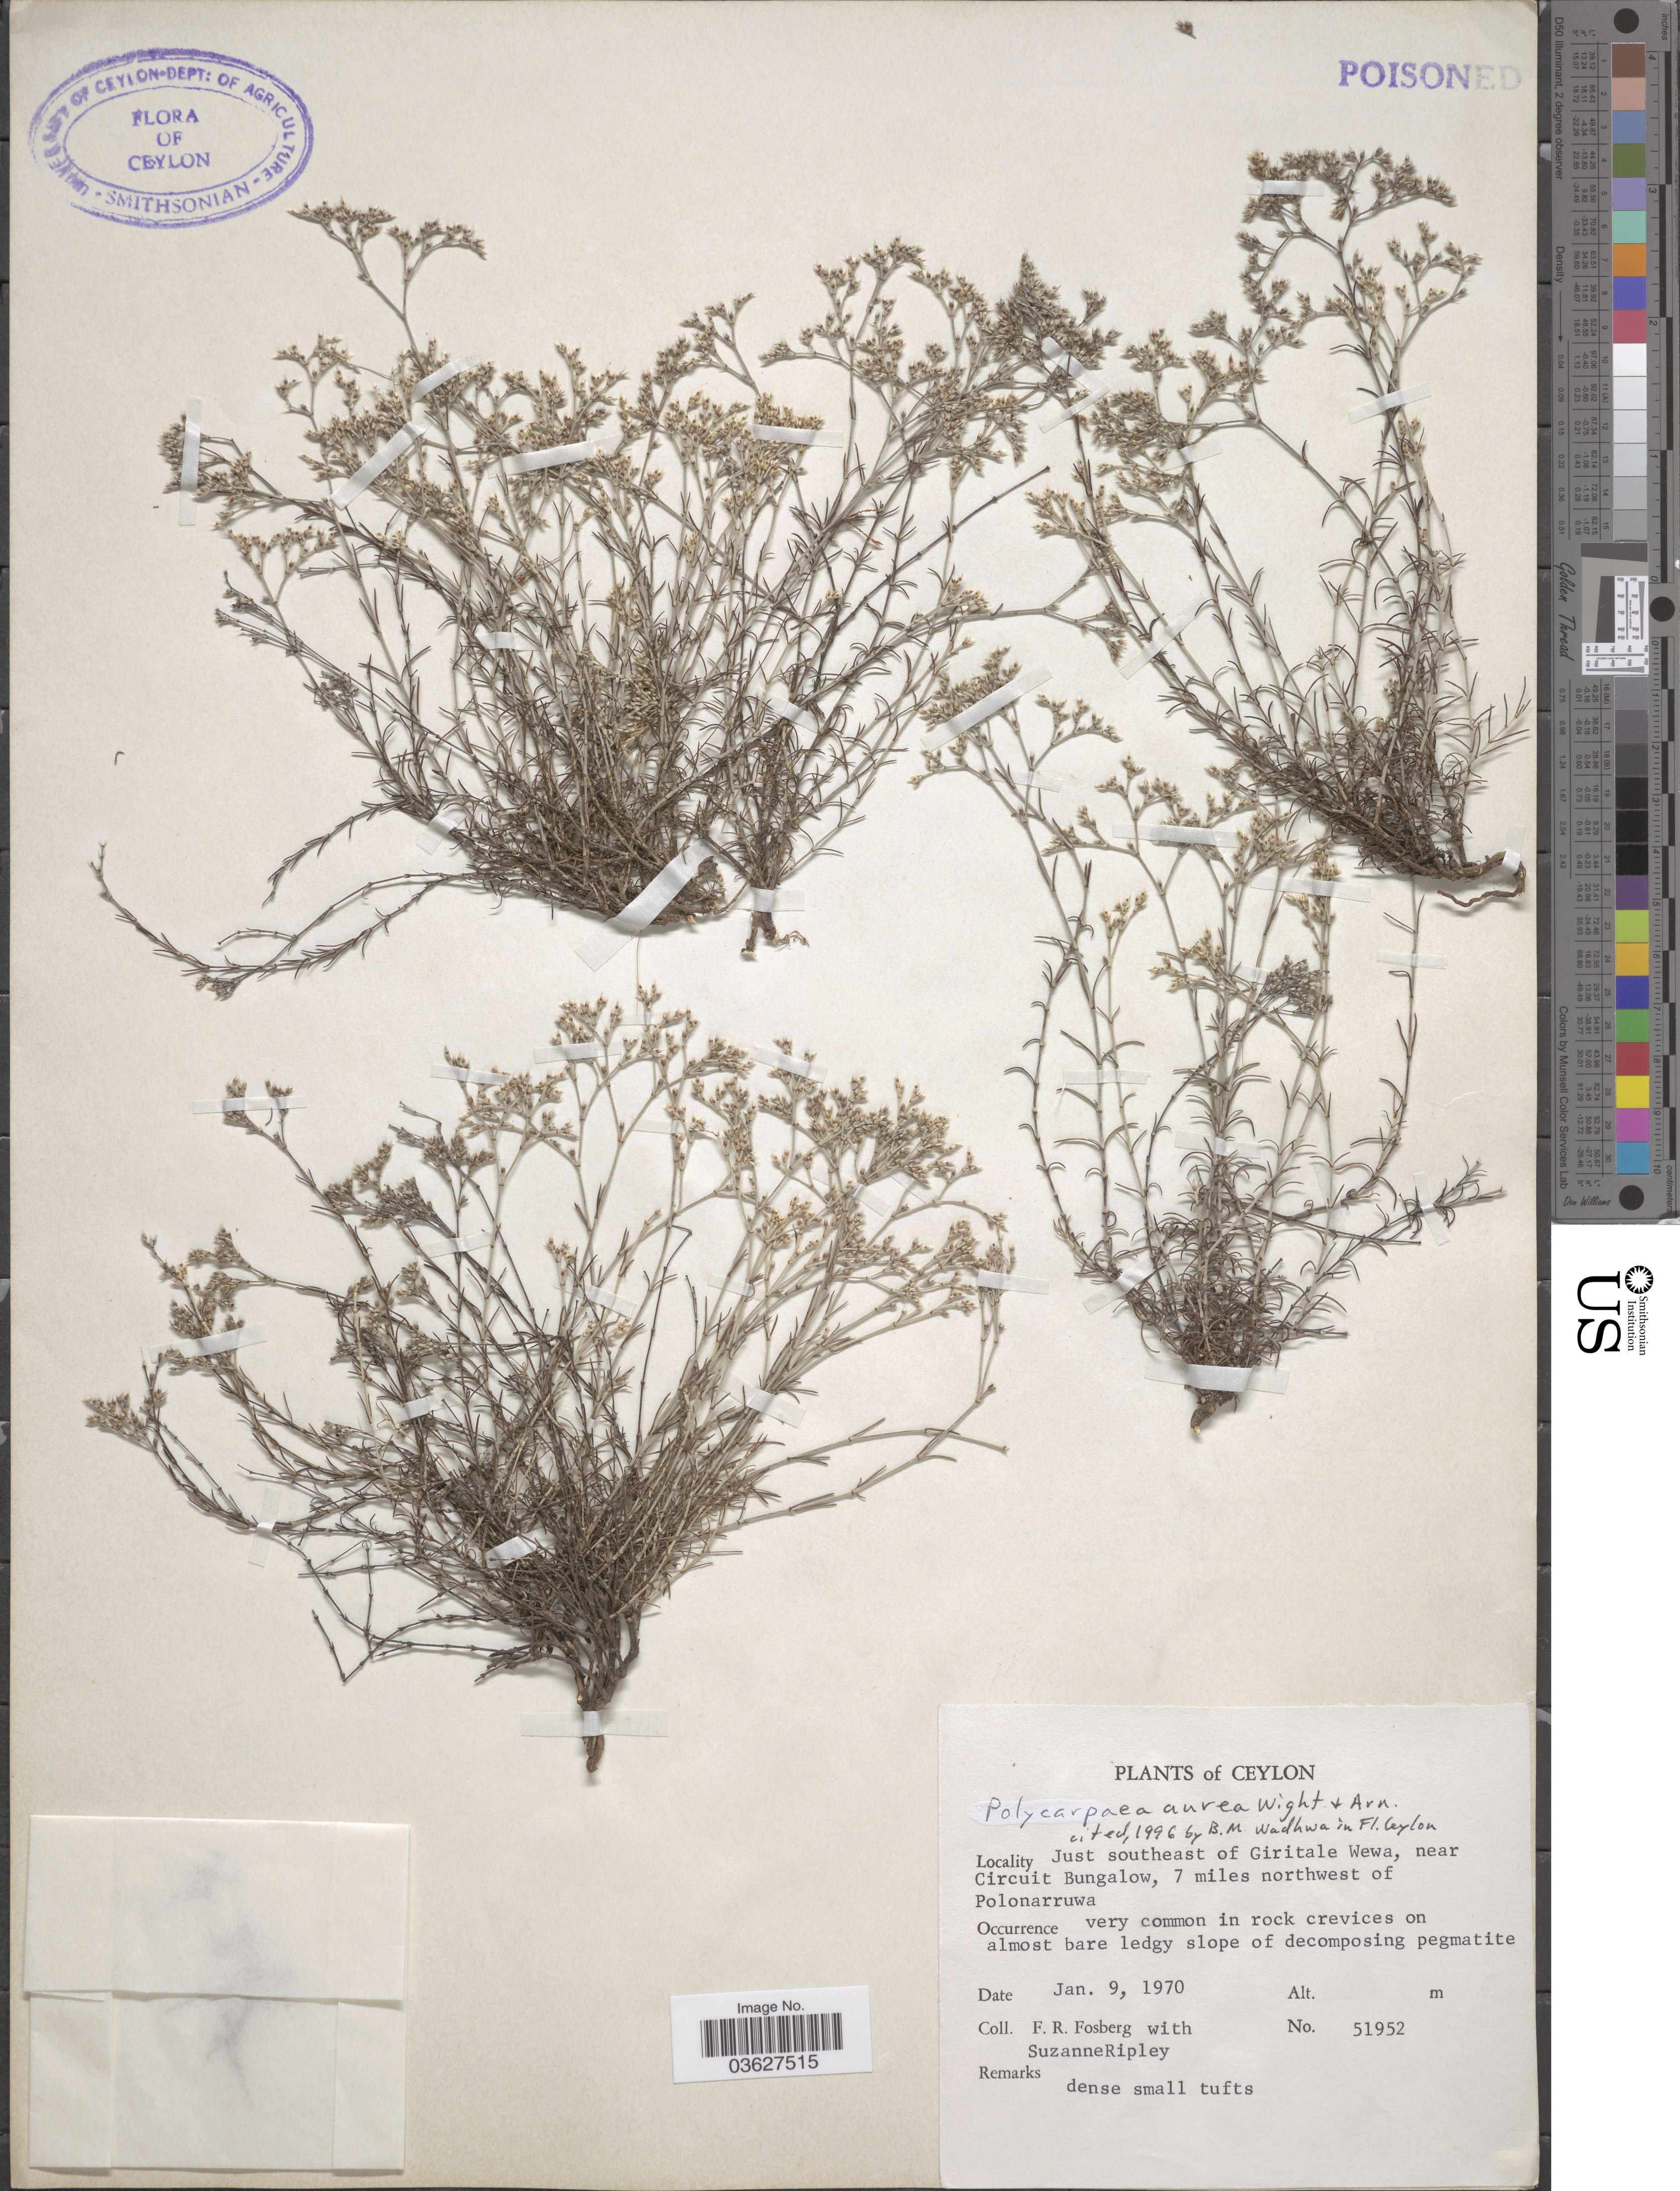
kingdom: Plantae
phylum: Tracheophyta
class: Magnoliopsida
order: Caryophyllales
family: Caryophyllaceae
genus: Polycarpaea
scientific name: Polycarpaea aurea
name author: Wight ex Arn.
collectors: F. R. Fosberg & S. Ripley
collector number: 51952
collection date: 1970-01-09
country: Sri Lanka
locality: Ceylon. Just southeast of Giritale Wewa, near Circuit Bungalow, 7 miles northwest of Polonarruwa.